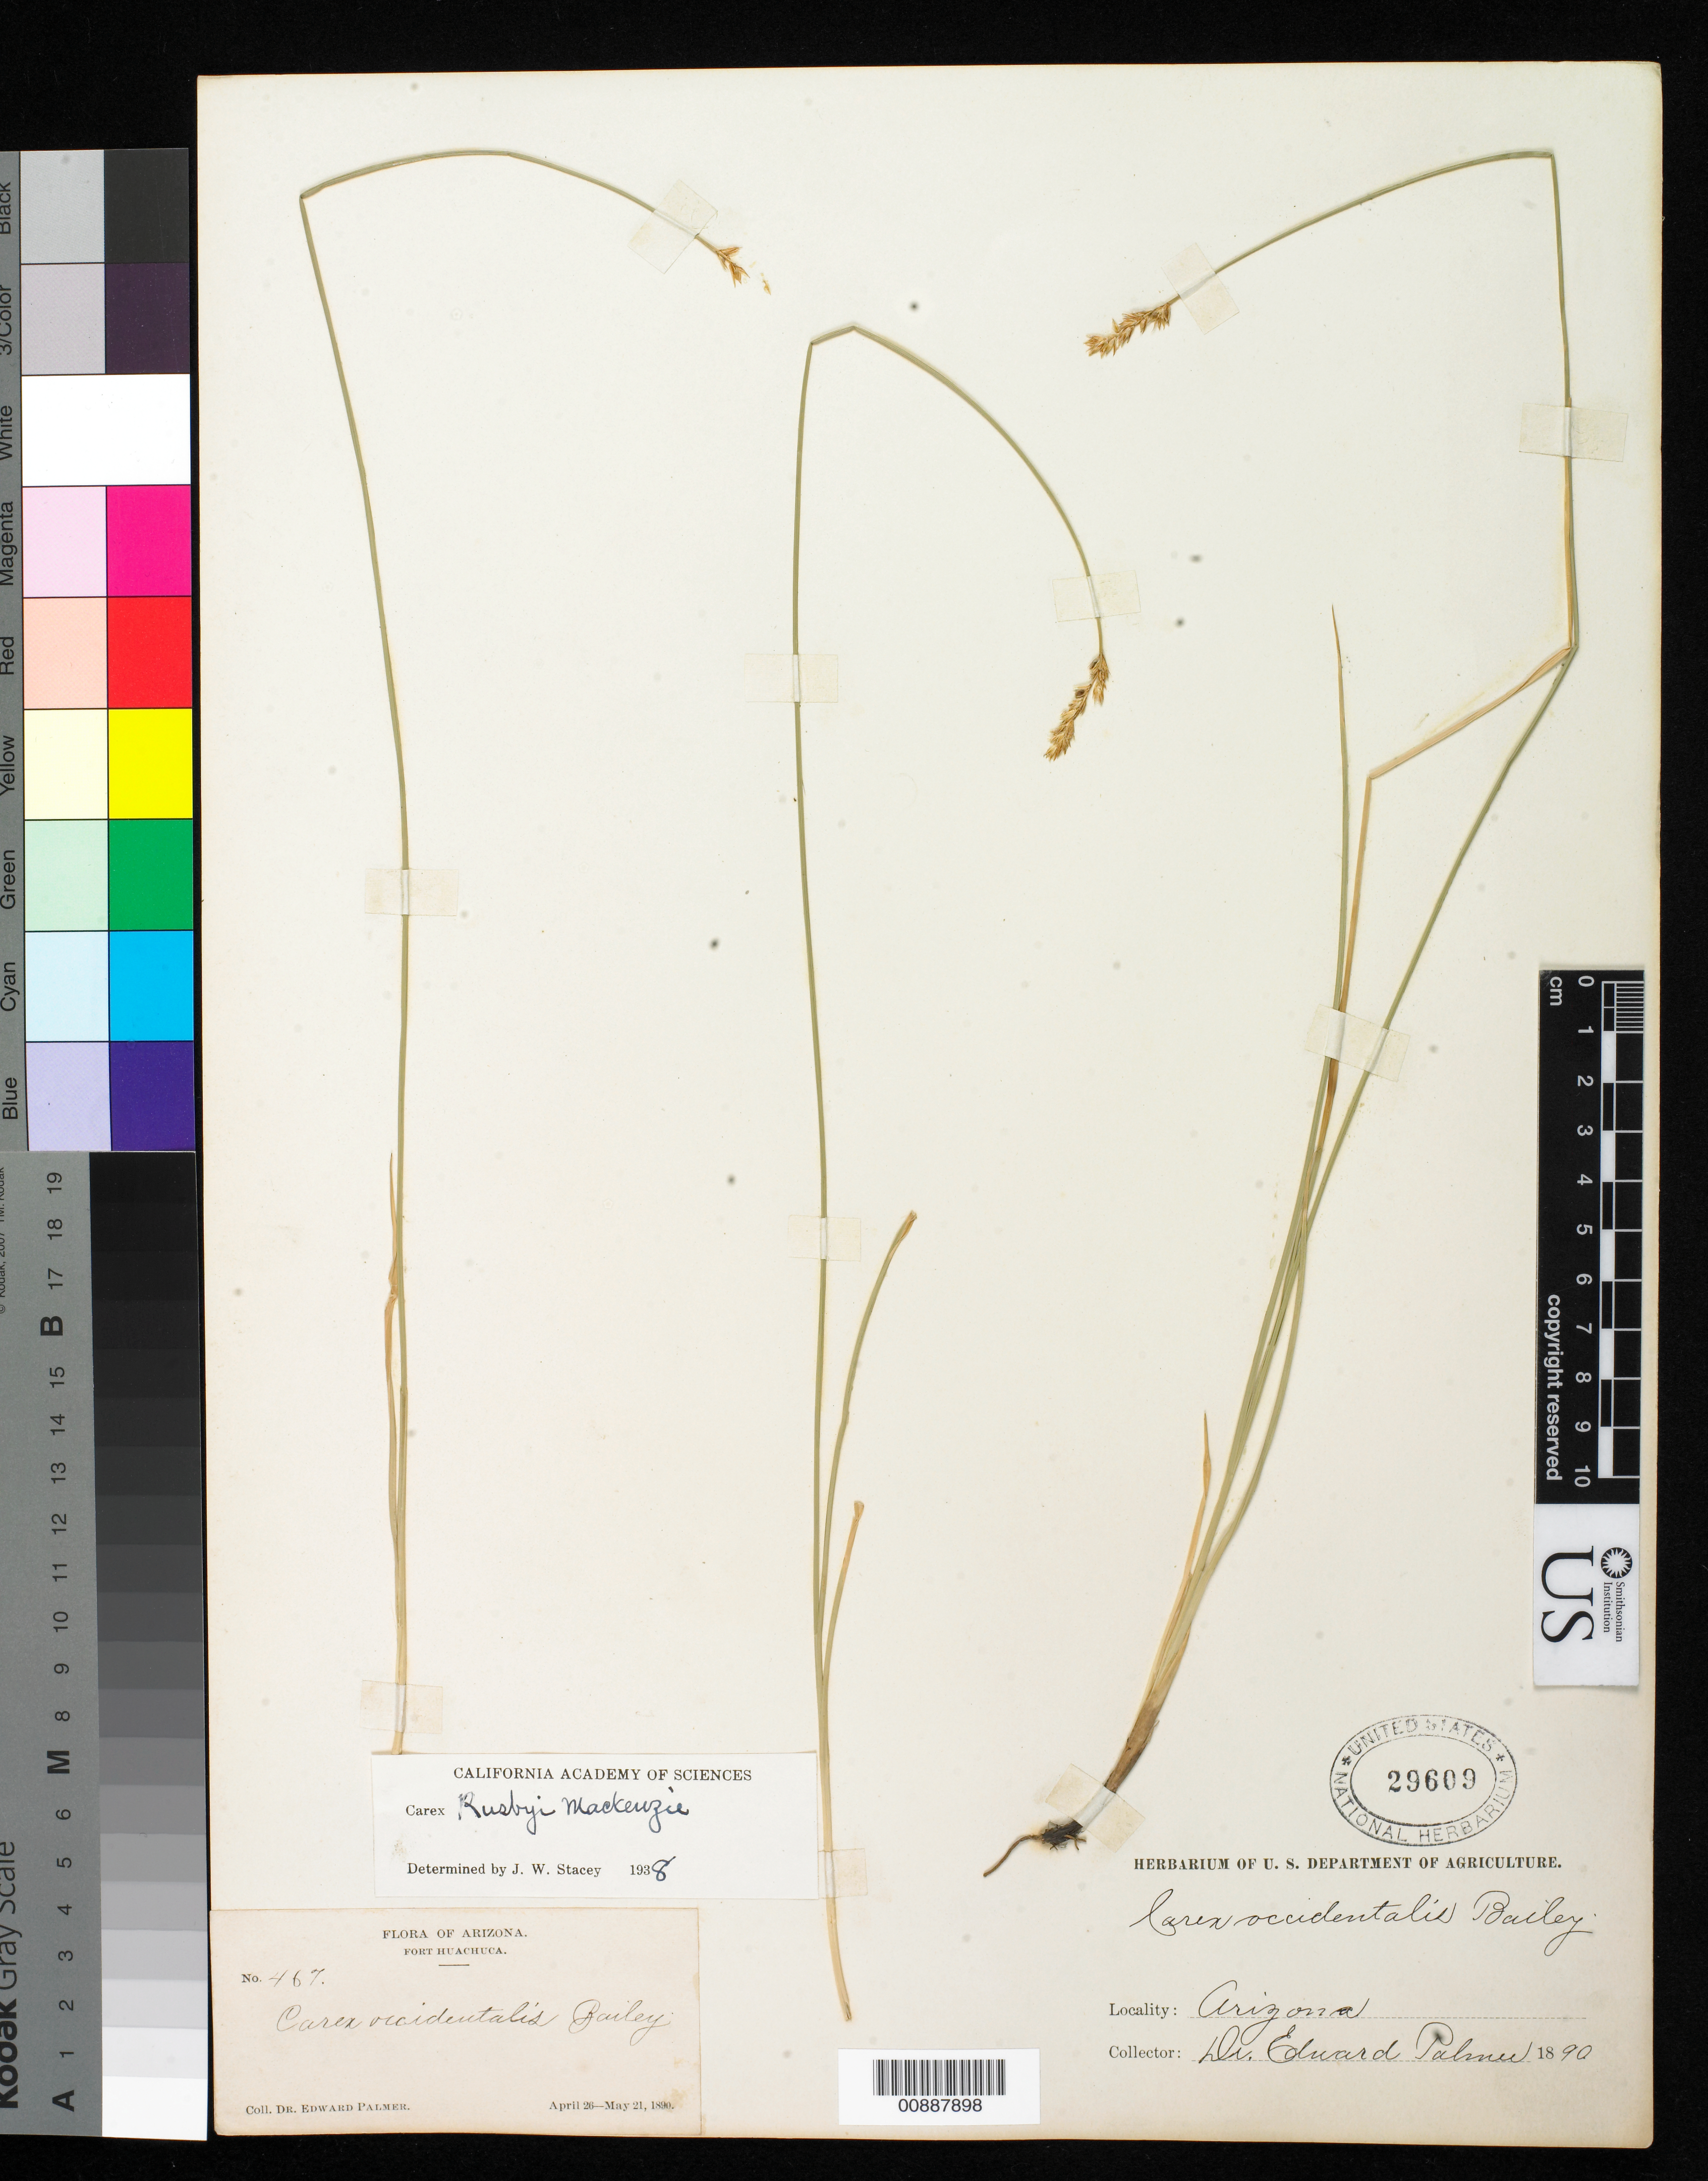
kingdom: Plantae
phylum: Tracheophyta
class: Liliopsida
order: Poales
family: Cyperaceae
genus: Carex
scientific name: Carex vallicola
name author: Dewey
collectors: E. Palmer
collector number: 467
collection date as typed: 26 Apr 1890 to 21 May 1890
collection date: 1890-04-26/1890-05-21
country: United States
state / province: Arizona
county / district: Cochise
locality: Fort Huachuca.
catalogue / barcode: US 29609